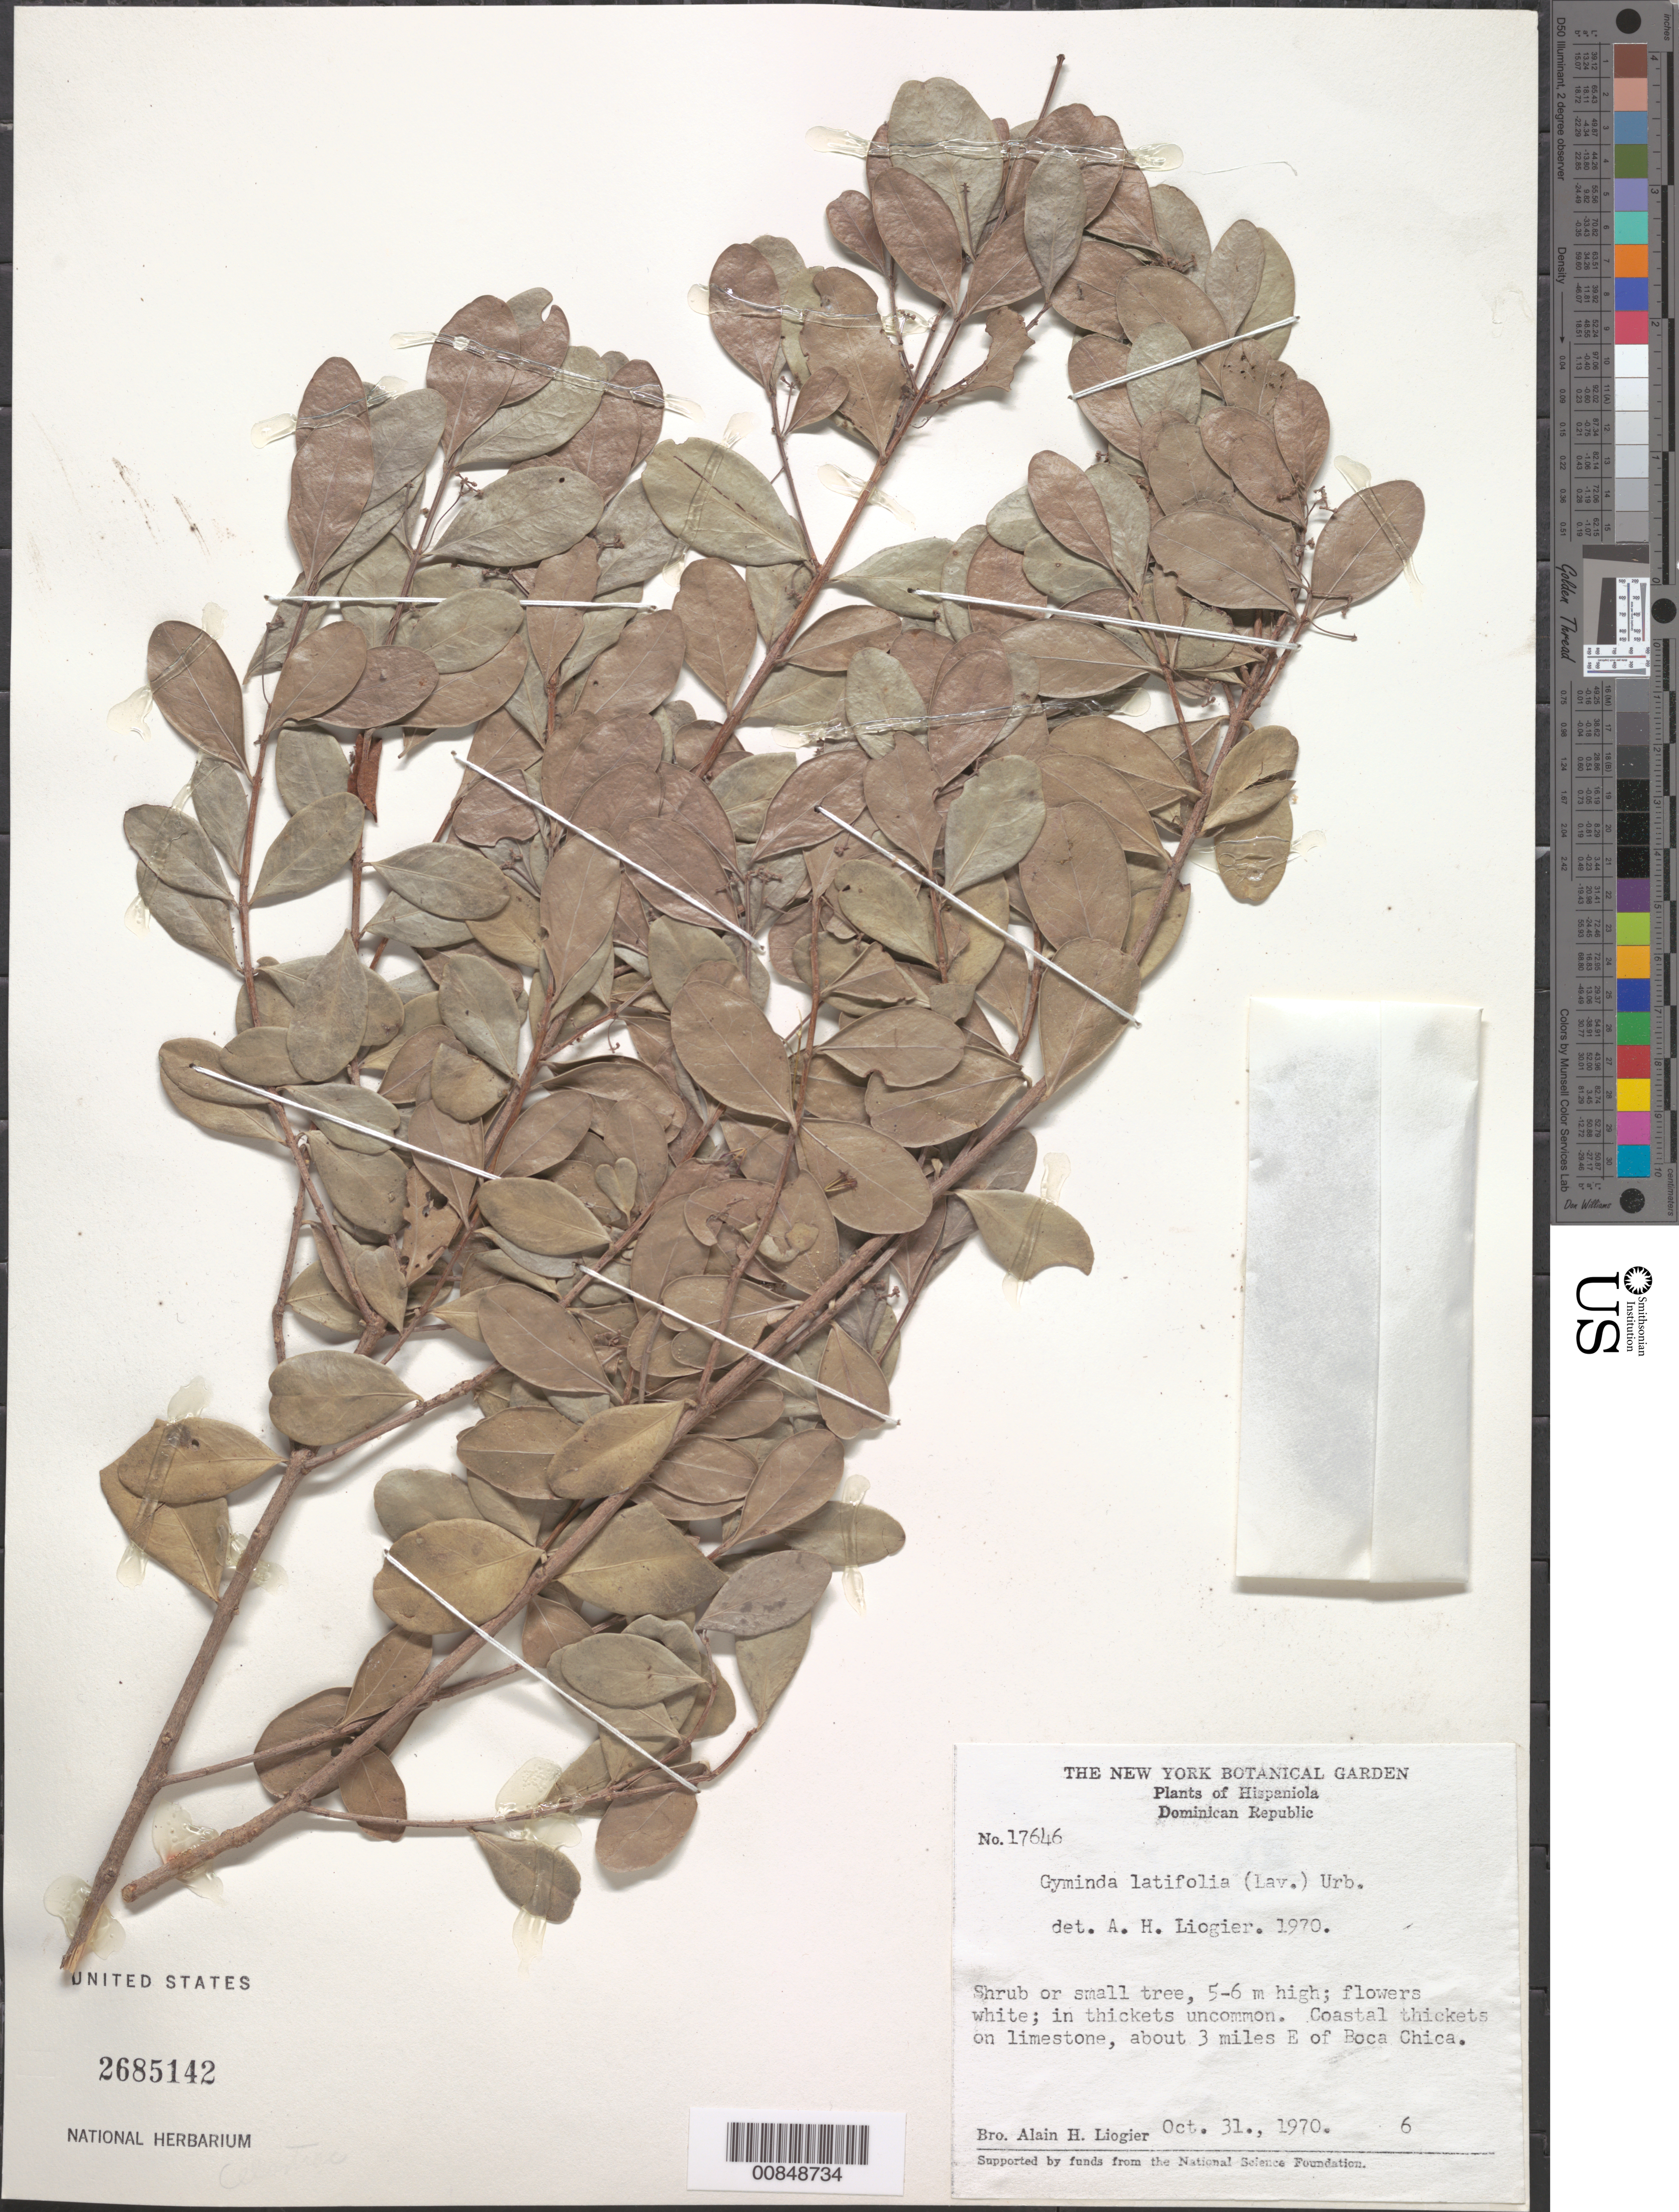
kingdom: Plantae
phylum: Tracheophyta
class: Magnoliopsida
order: Celastrales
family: Celastraceae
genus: Gyminda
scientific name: Gyminda latifolia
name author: (Sw.) Urb.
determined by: Liogier, Alain H.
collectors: A. H. Liogier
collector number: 17646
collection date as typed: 31 Oct 1970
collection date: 1970-10-31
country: Dominican Republic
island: Hispaniola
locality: About 3 miles E of Boca chica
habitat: In coastal thickets on limestone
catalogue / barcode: US 2685142